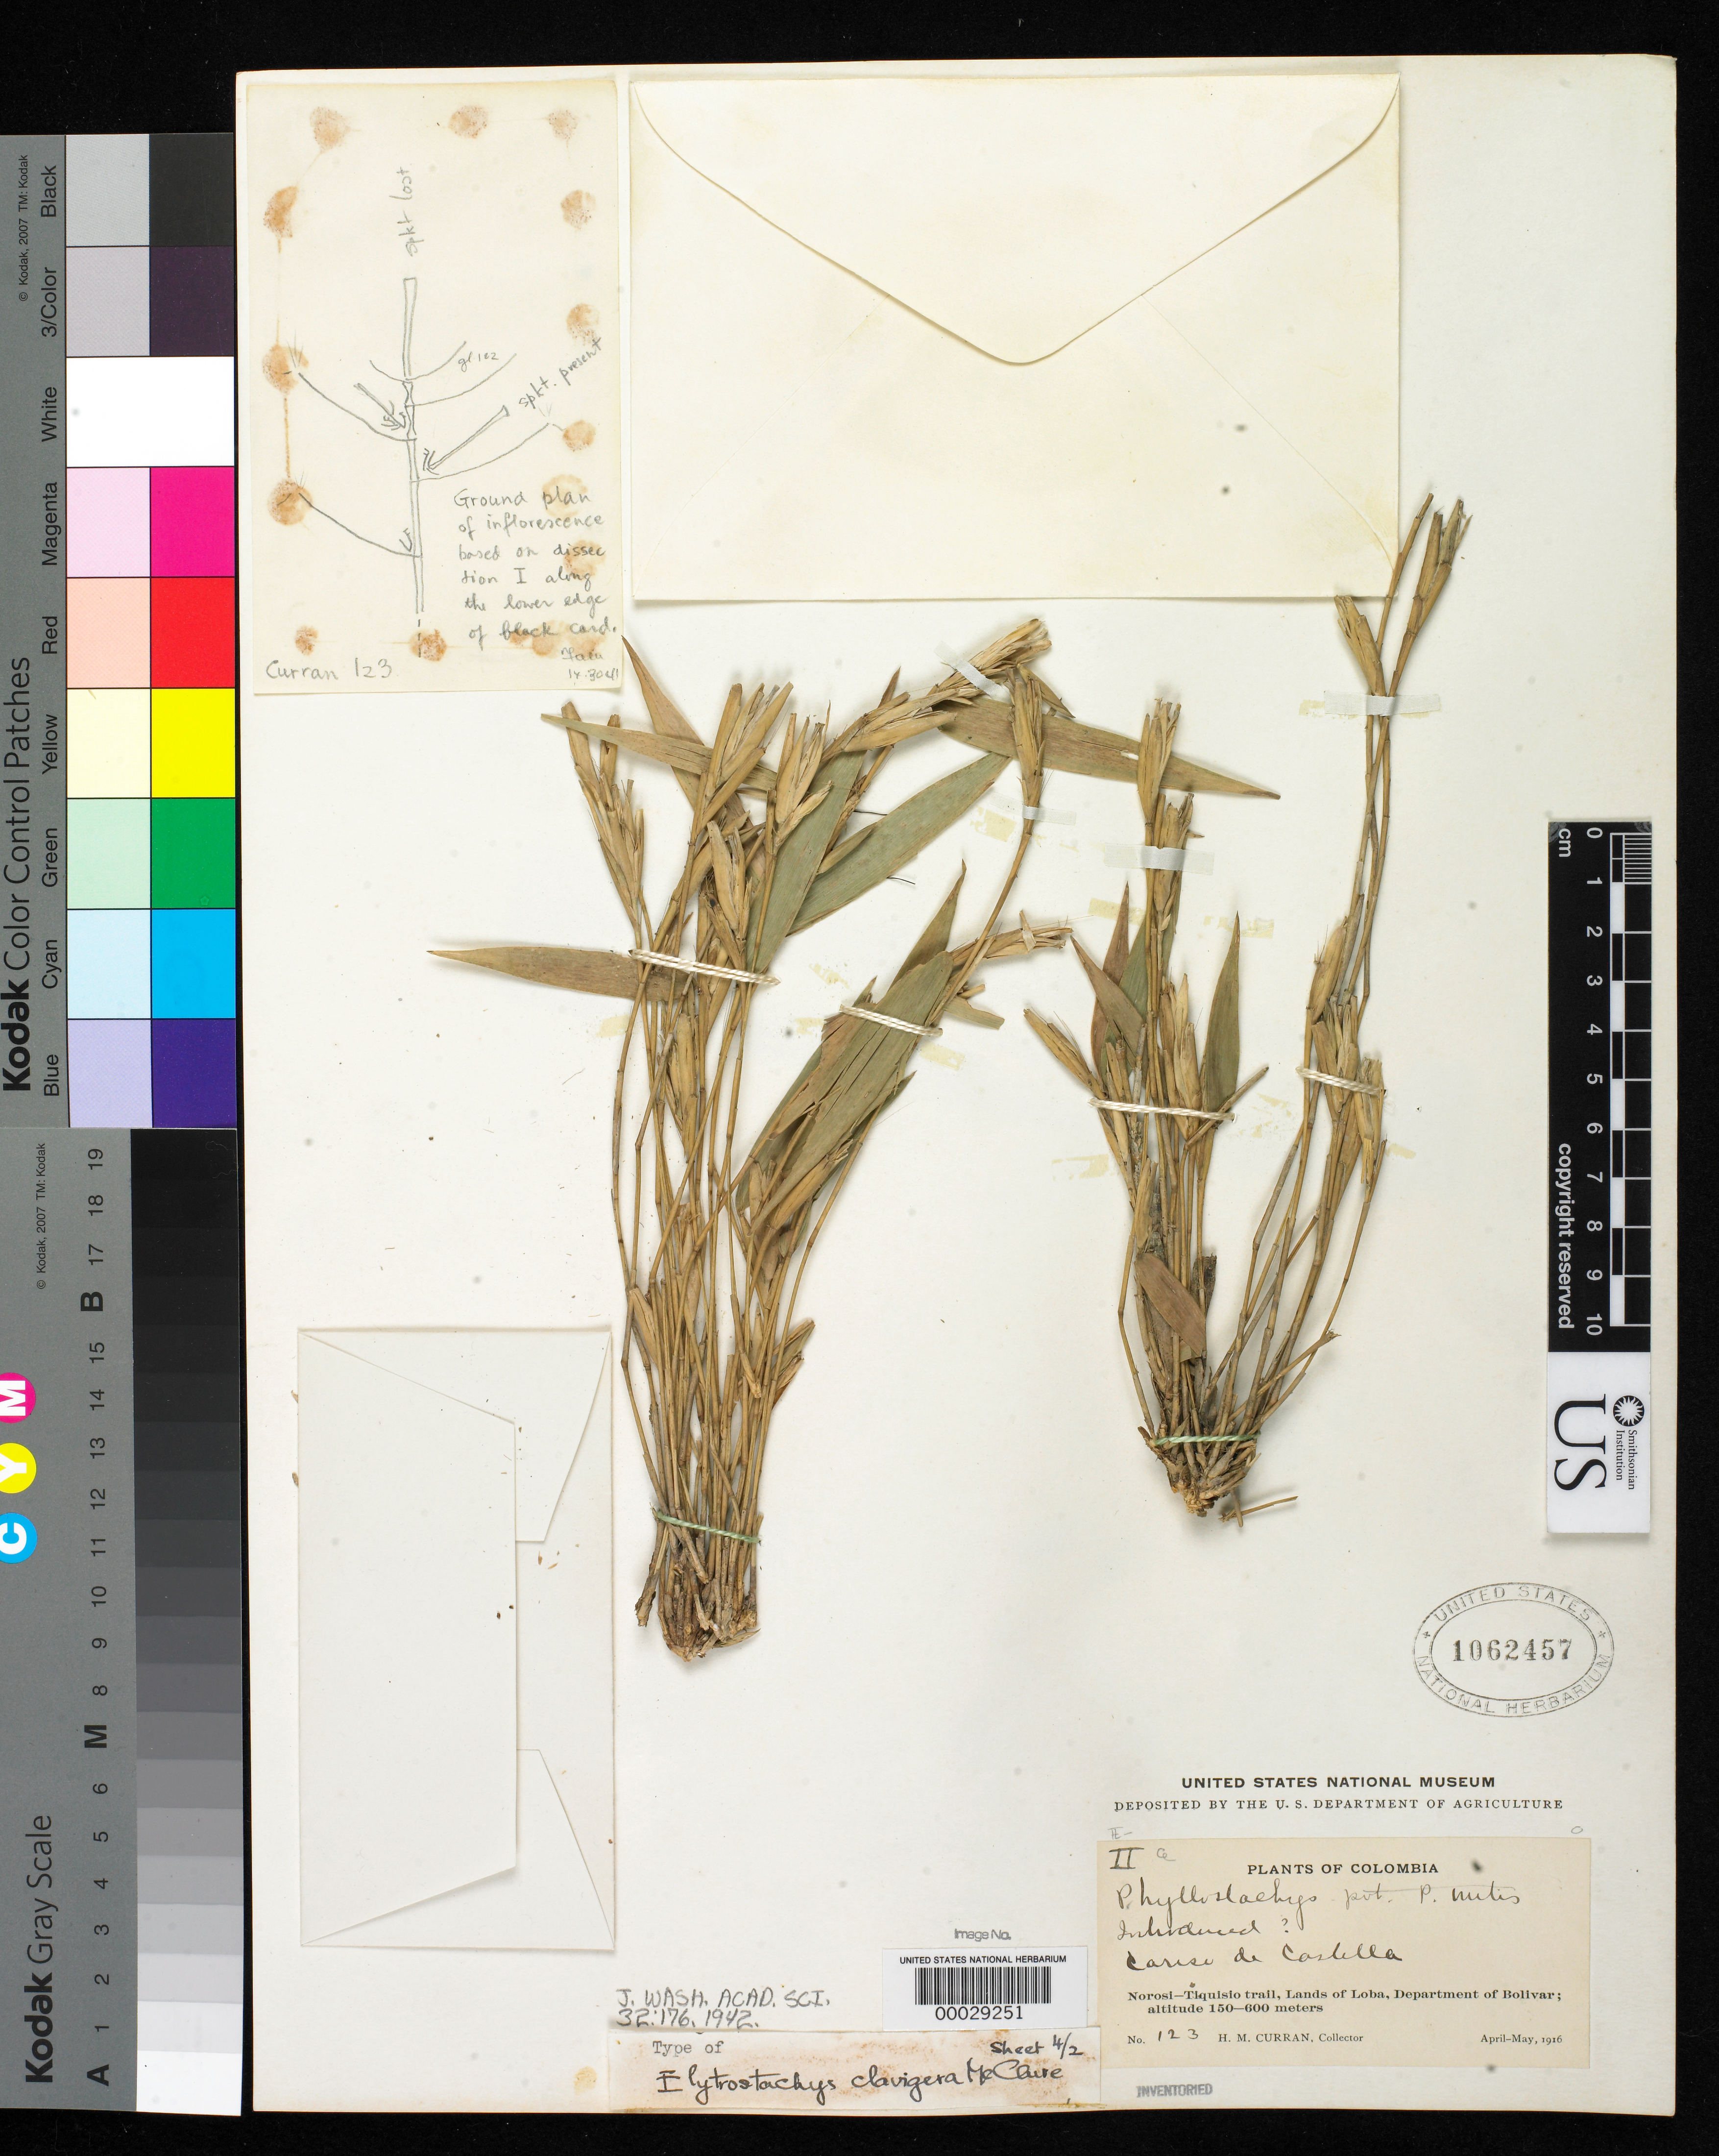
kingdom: Plantae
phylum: Tracheophyta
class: Liliopsida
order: Poales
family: Poaceae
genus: Elytrostachys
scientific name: Elytrostachys clavigera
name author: McClure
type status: Holotype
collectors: H. M. Curran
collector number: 123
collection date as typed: Apr 1916 to -- May 1916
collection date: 1916-04/1916-05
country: Colombia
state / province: Bolívar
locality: Norosi-Tiquisio Trail, Lands of Loba.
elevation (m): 150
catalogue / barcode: US 1062457